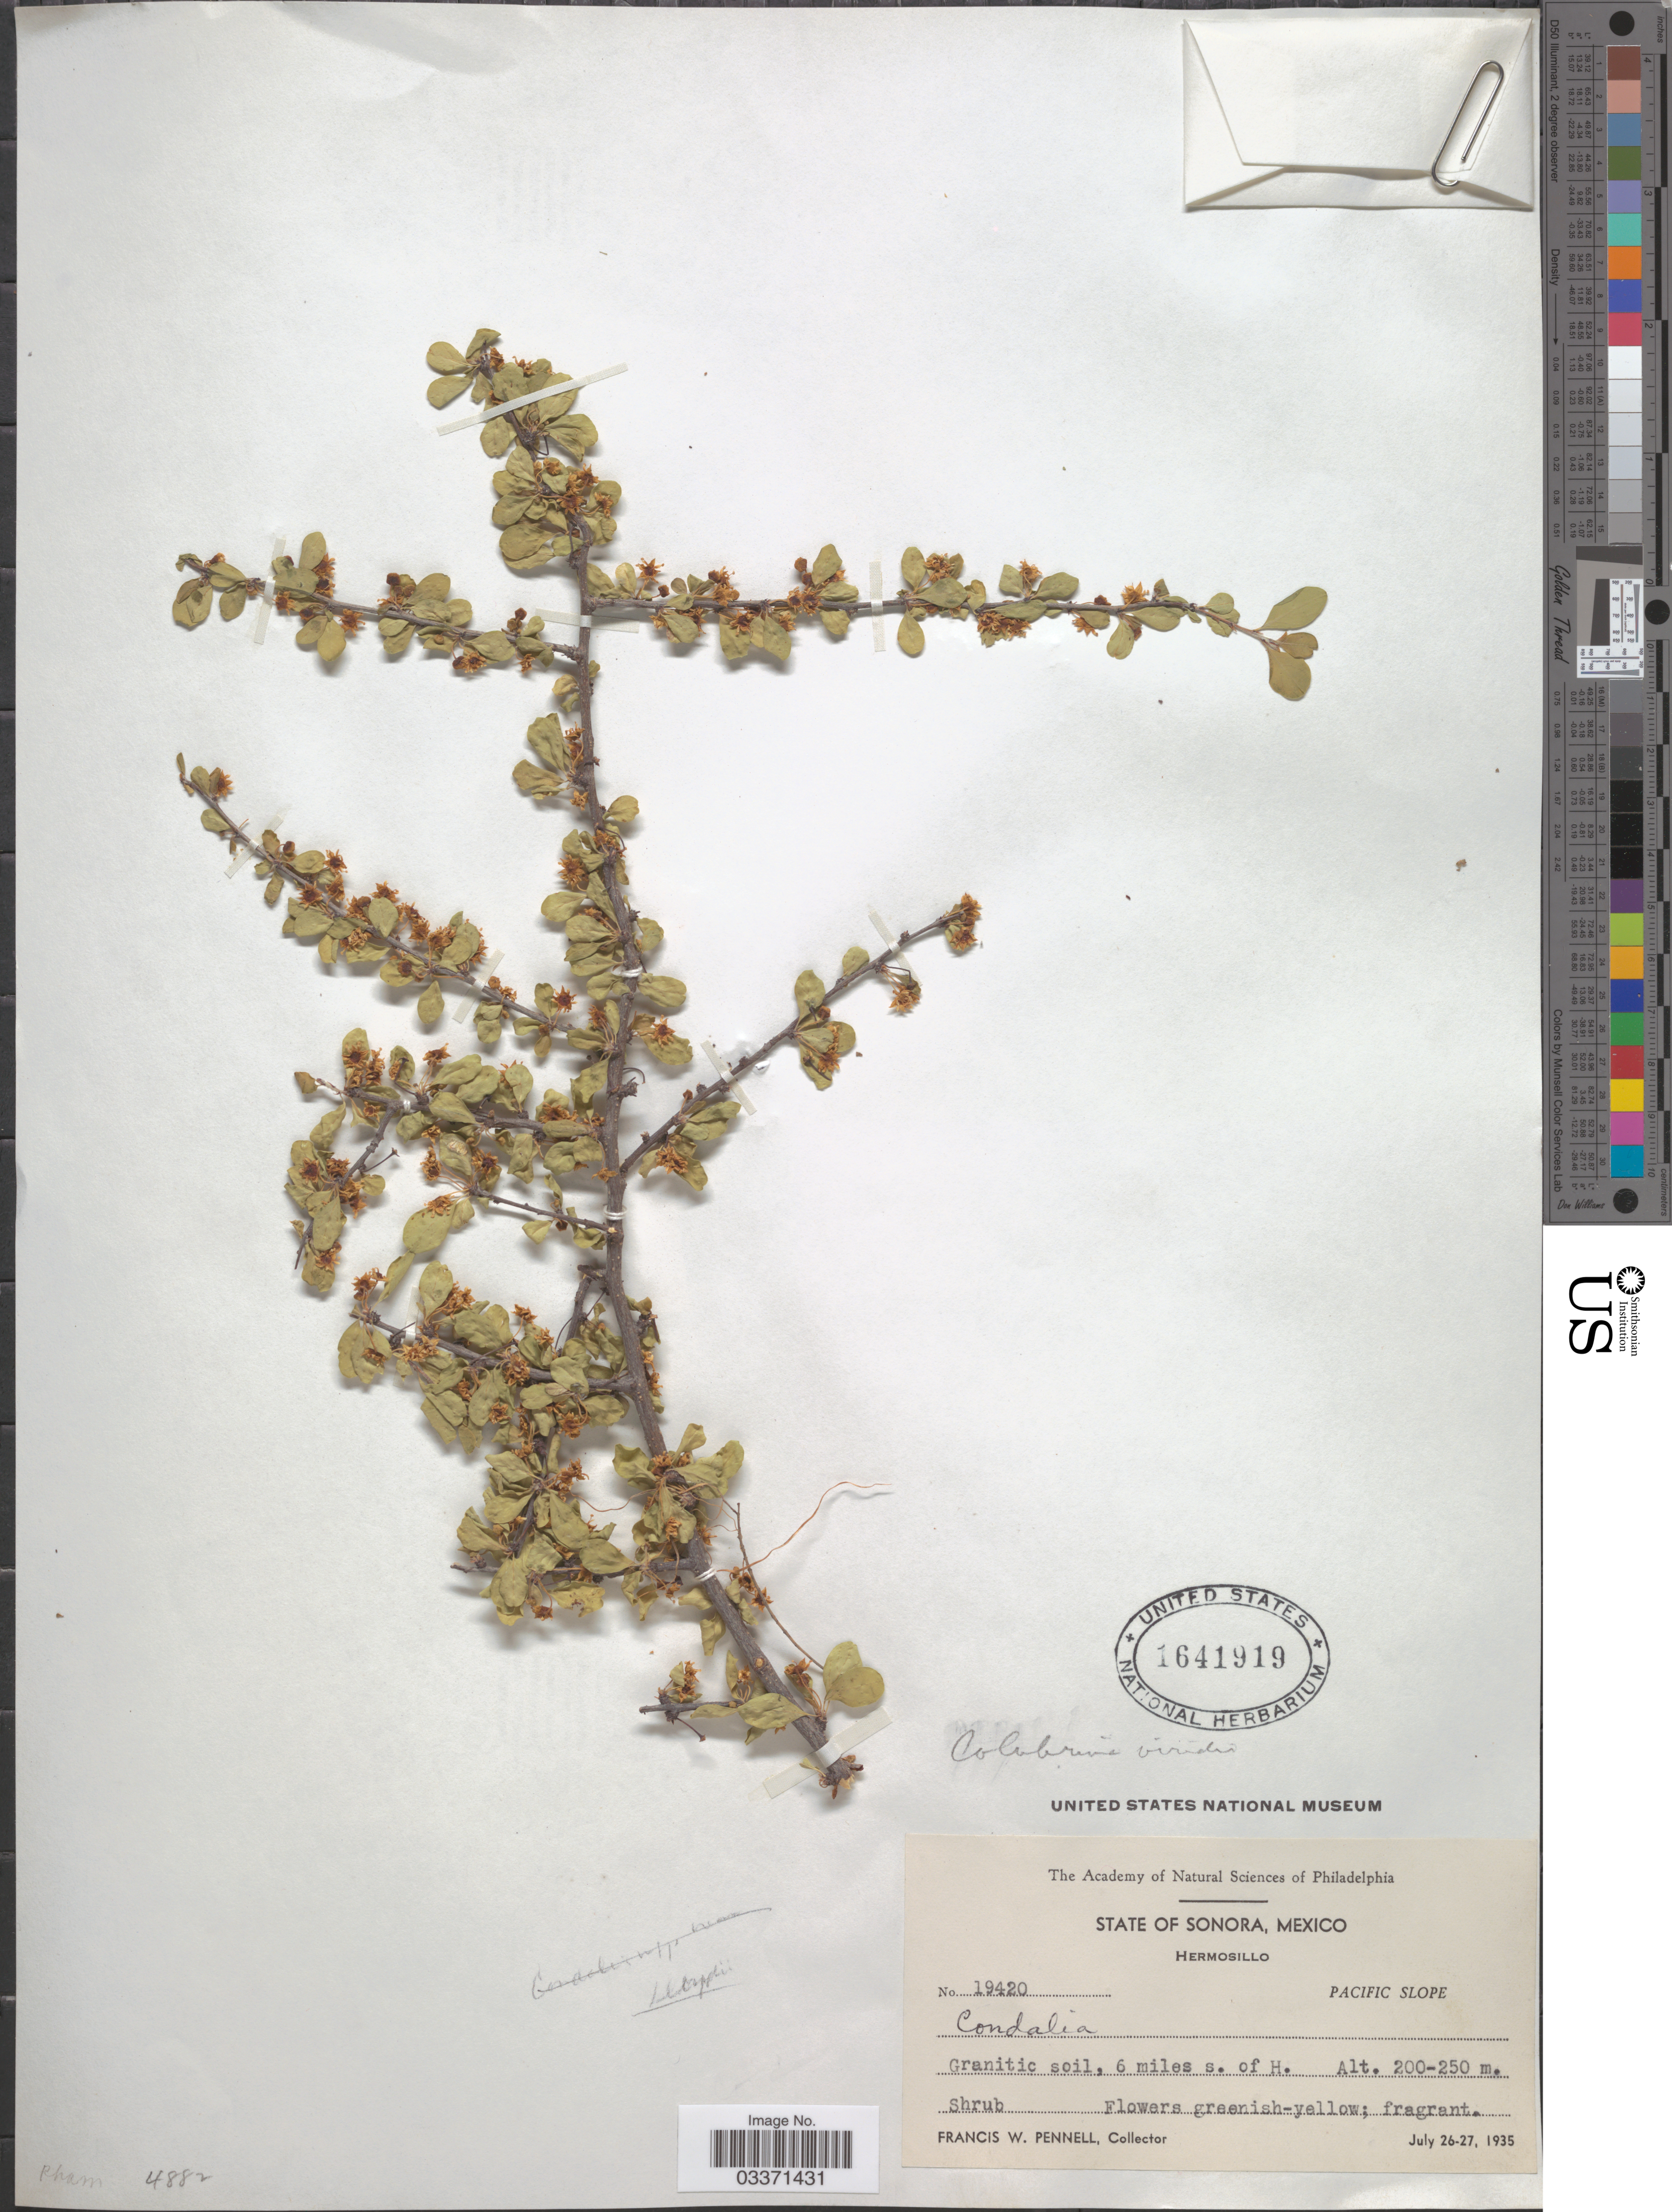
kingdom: Plantae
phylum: Tracheophyta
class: Magnoliopsida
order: Rosales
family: Rhamnaceae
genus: Colubrina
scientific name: Colubrina viridis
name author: (M.E. Jones) M.C. Johnst.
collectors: F. W. Pennell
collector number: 19420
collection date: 1935-07-26/1935-07-27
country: Mexico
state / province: Sonora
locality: Hermosillo. Pacific Slope. 6 miles s. of H.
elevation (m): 200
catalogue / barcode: US 1641919